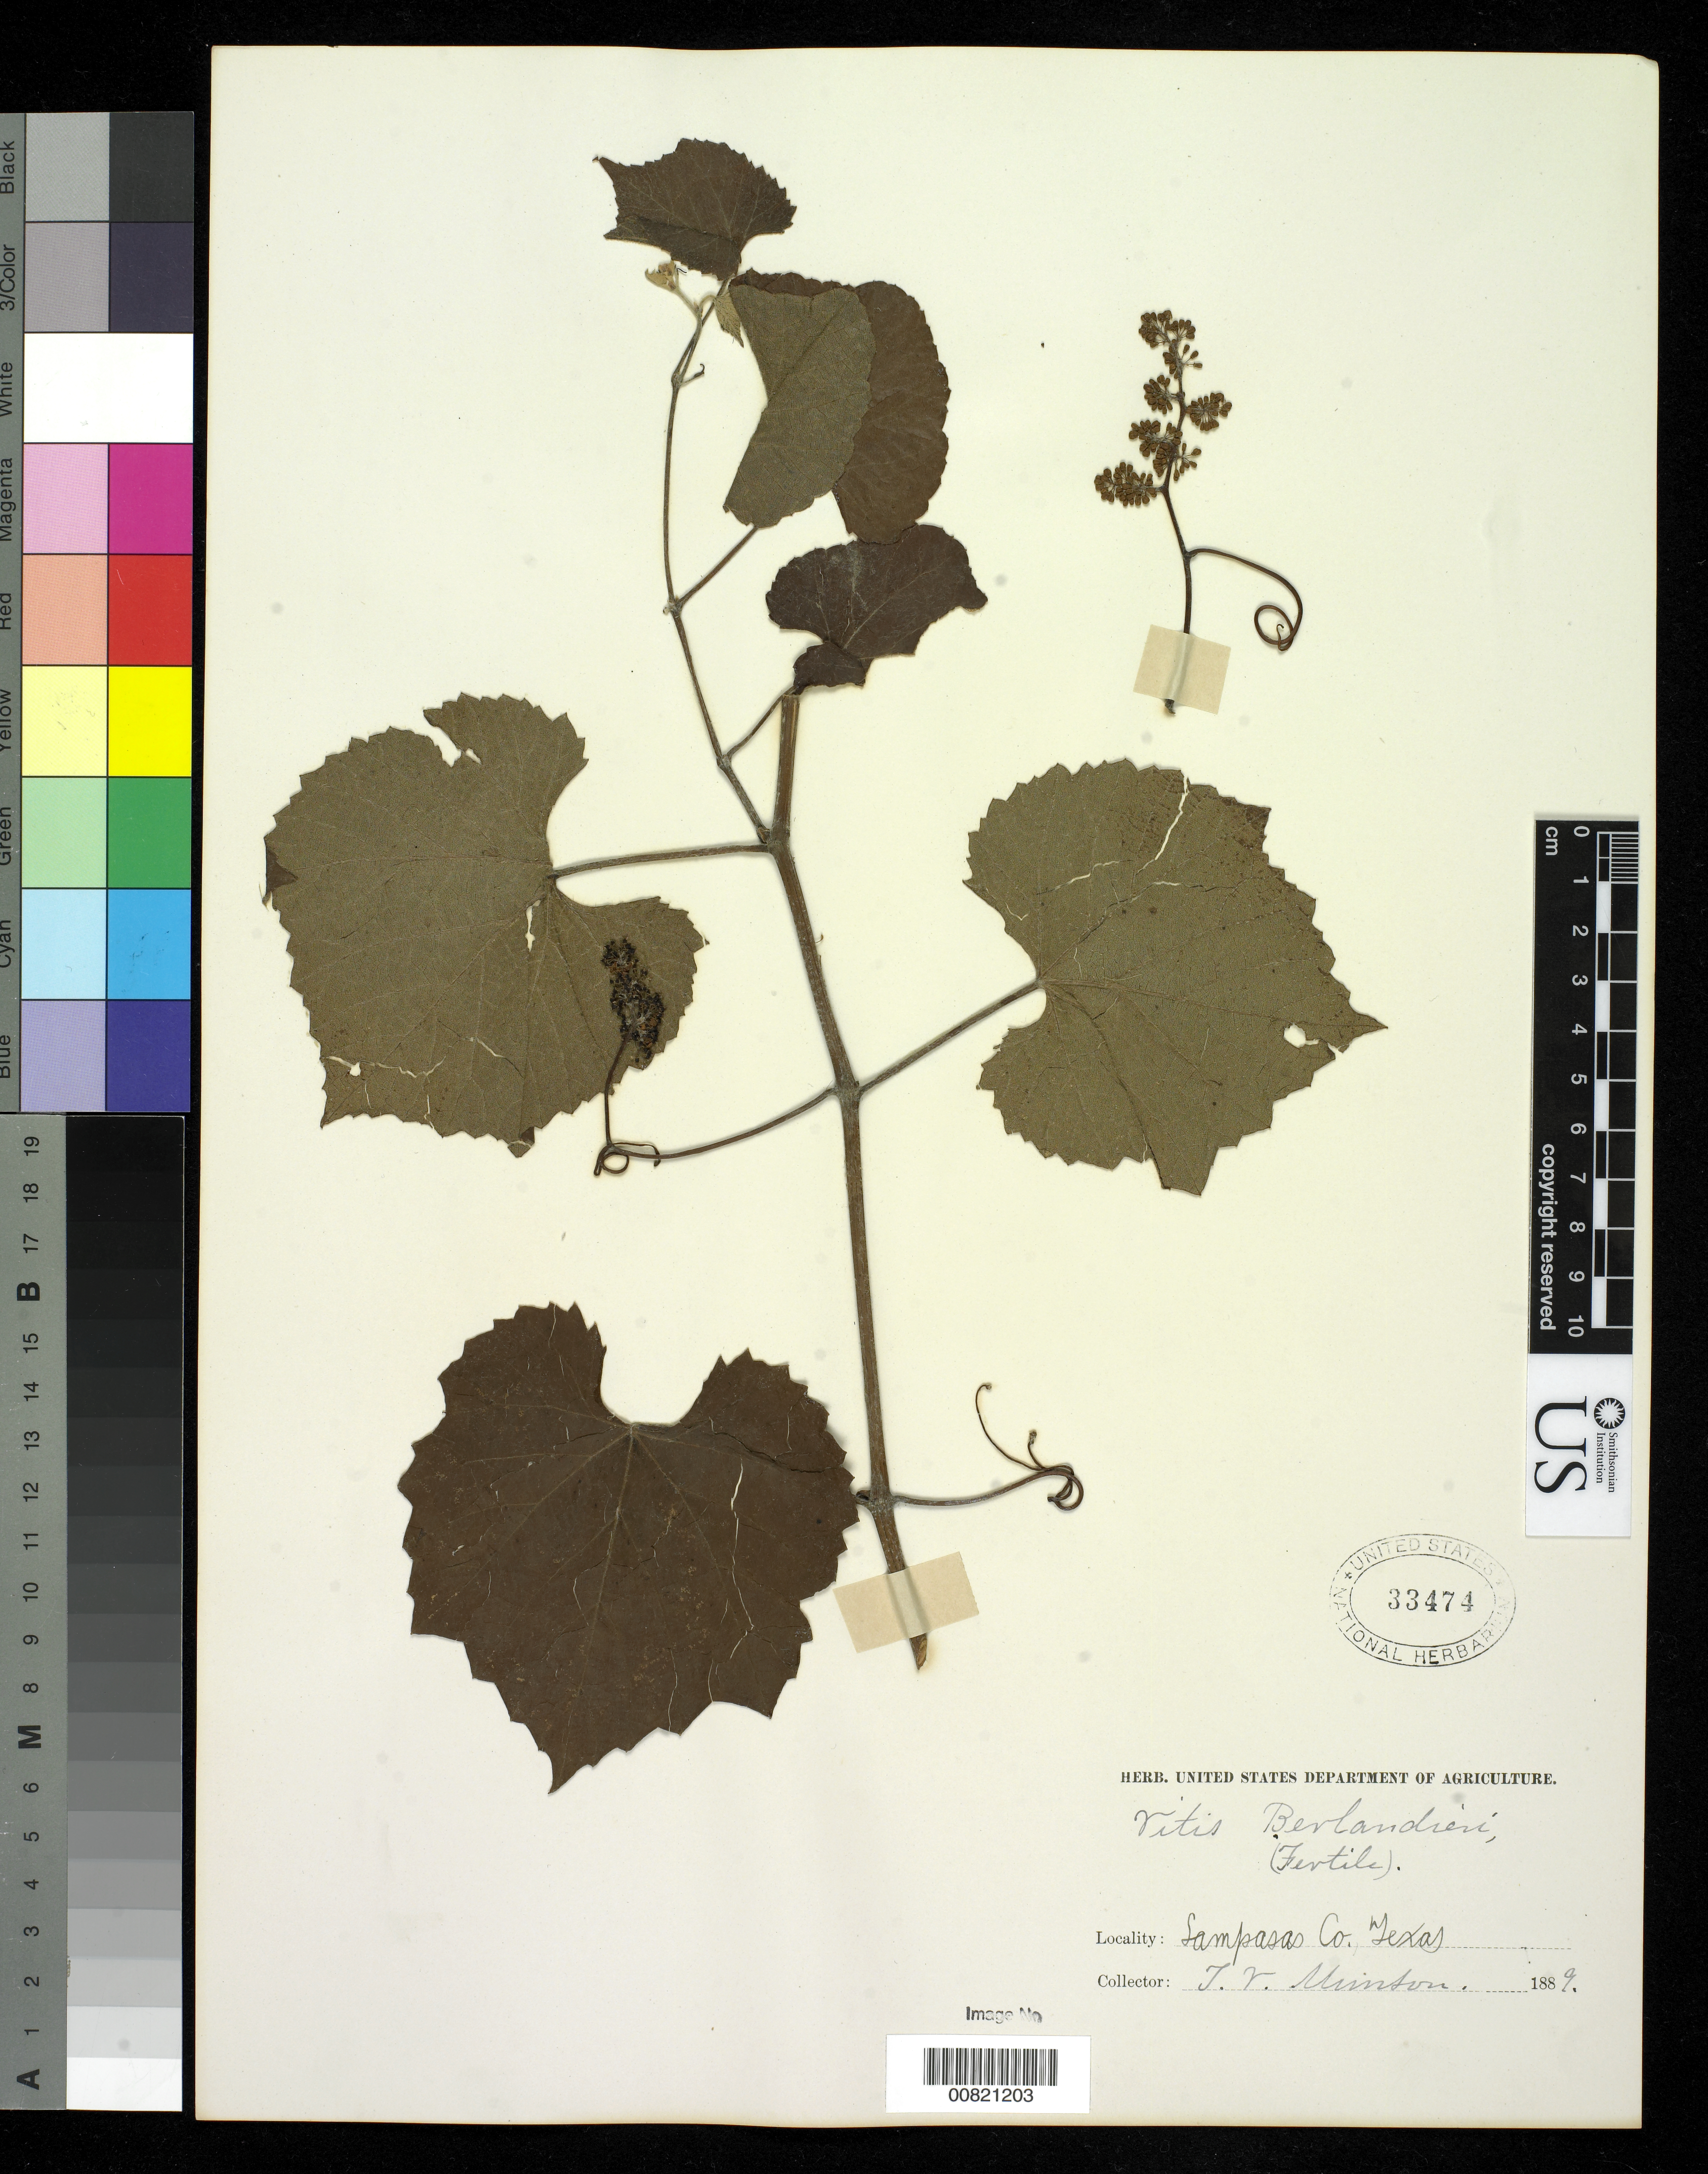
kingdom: Plantae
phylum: Tracheophyta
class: Magnoliopsida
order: Vitales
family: Vitaceae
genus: Vitis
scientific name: Vitis berlandieri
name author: Planch.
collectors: T. V. Munson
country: United States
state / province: Texas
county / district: Lampasas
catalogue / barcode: US 33474